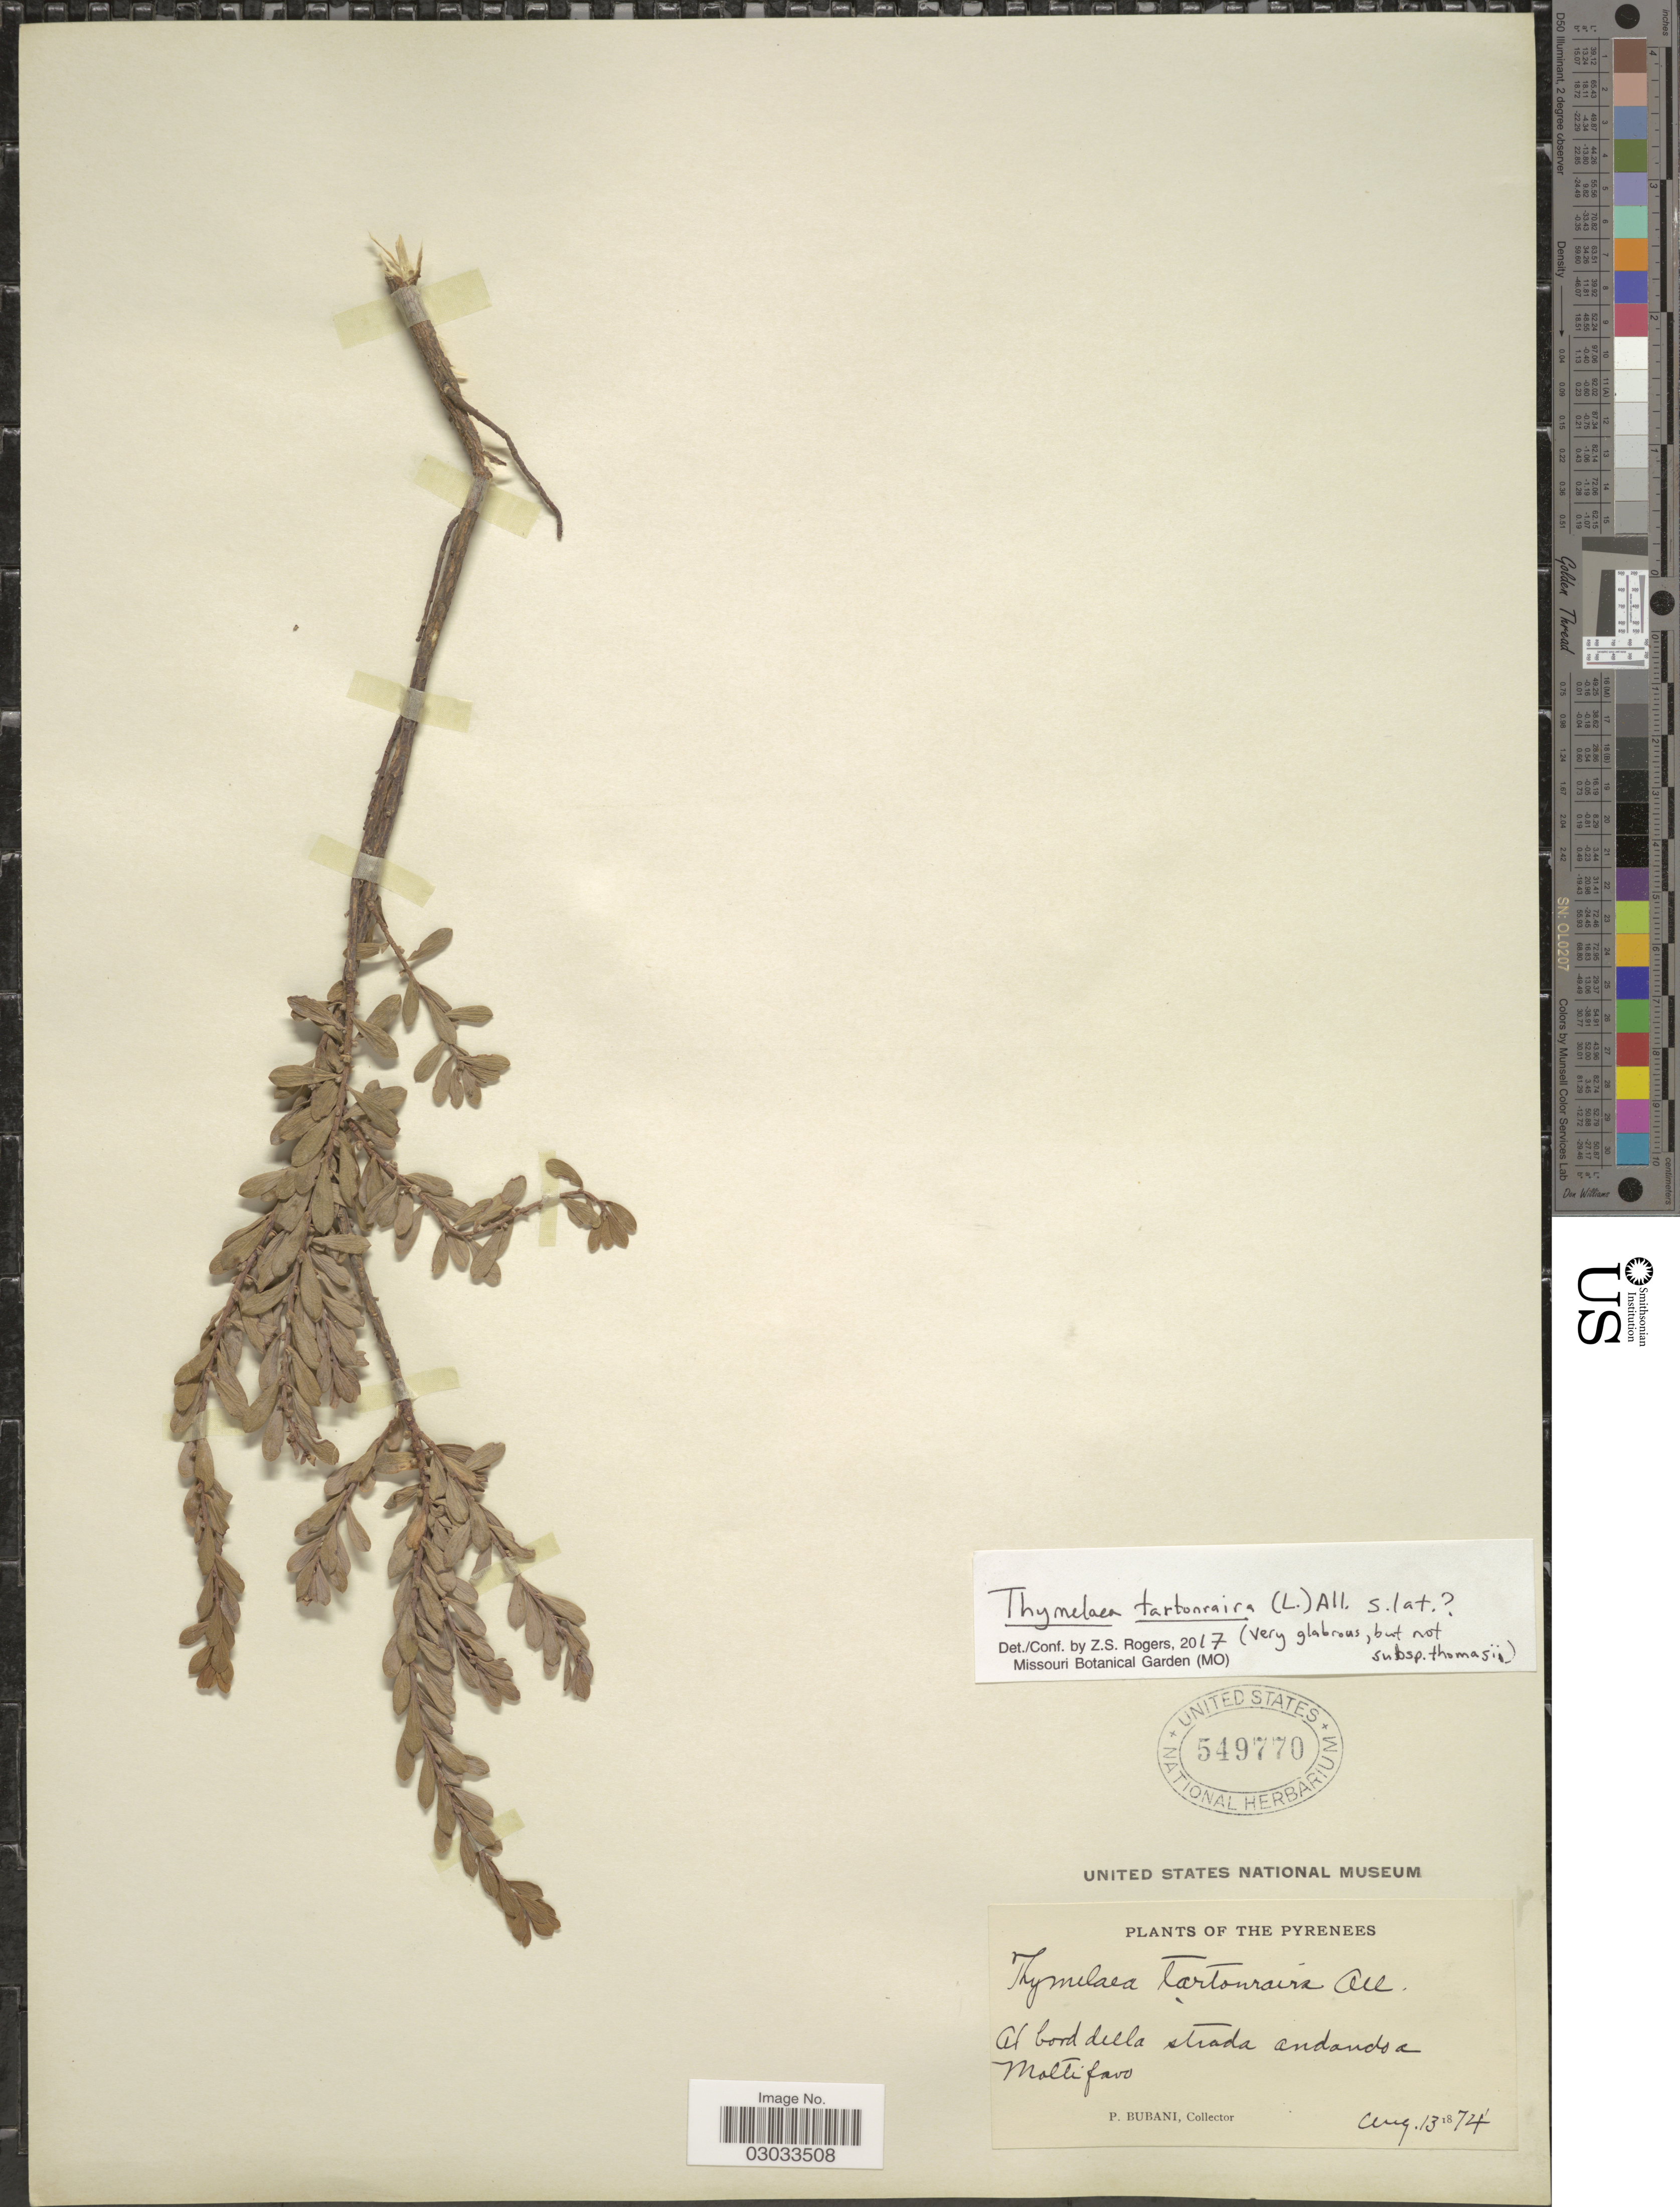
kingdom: Plantae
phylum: Tracheophyta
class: Magnoliopsida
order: Malvales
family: Thymelaeaceae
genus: Thymelaea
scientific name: Thymelaea tartonraira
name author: (L.) All.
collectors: P. Bubani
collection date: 1874-08-13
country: France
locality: The Pyrenees. Al bord della strada andando a Moltifavo.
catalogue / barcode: US 549770